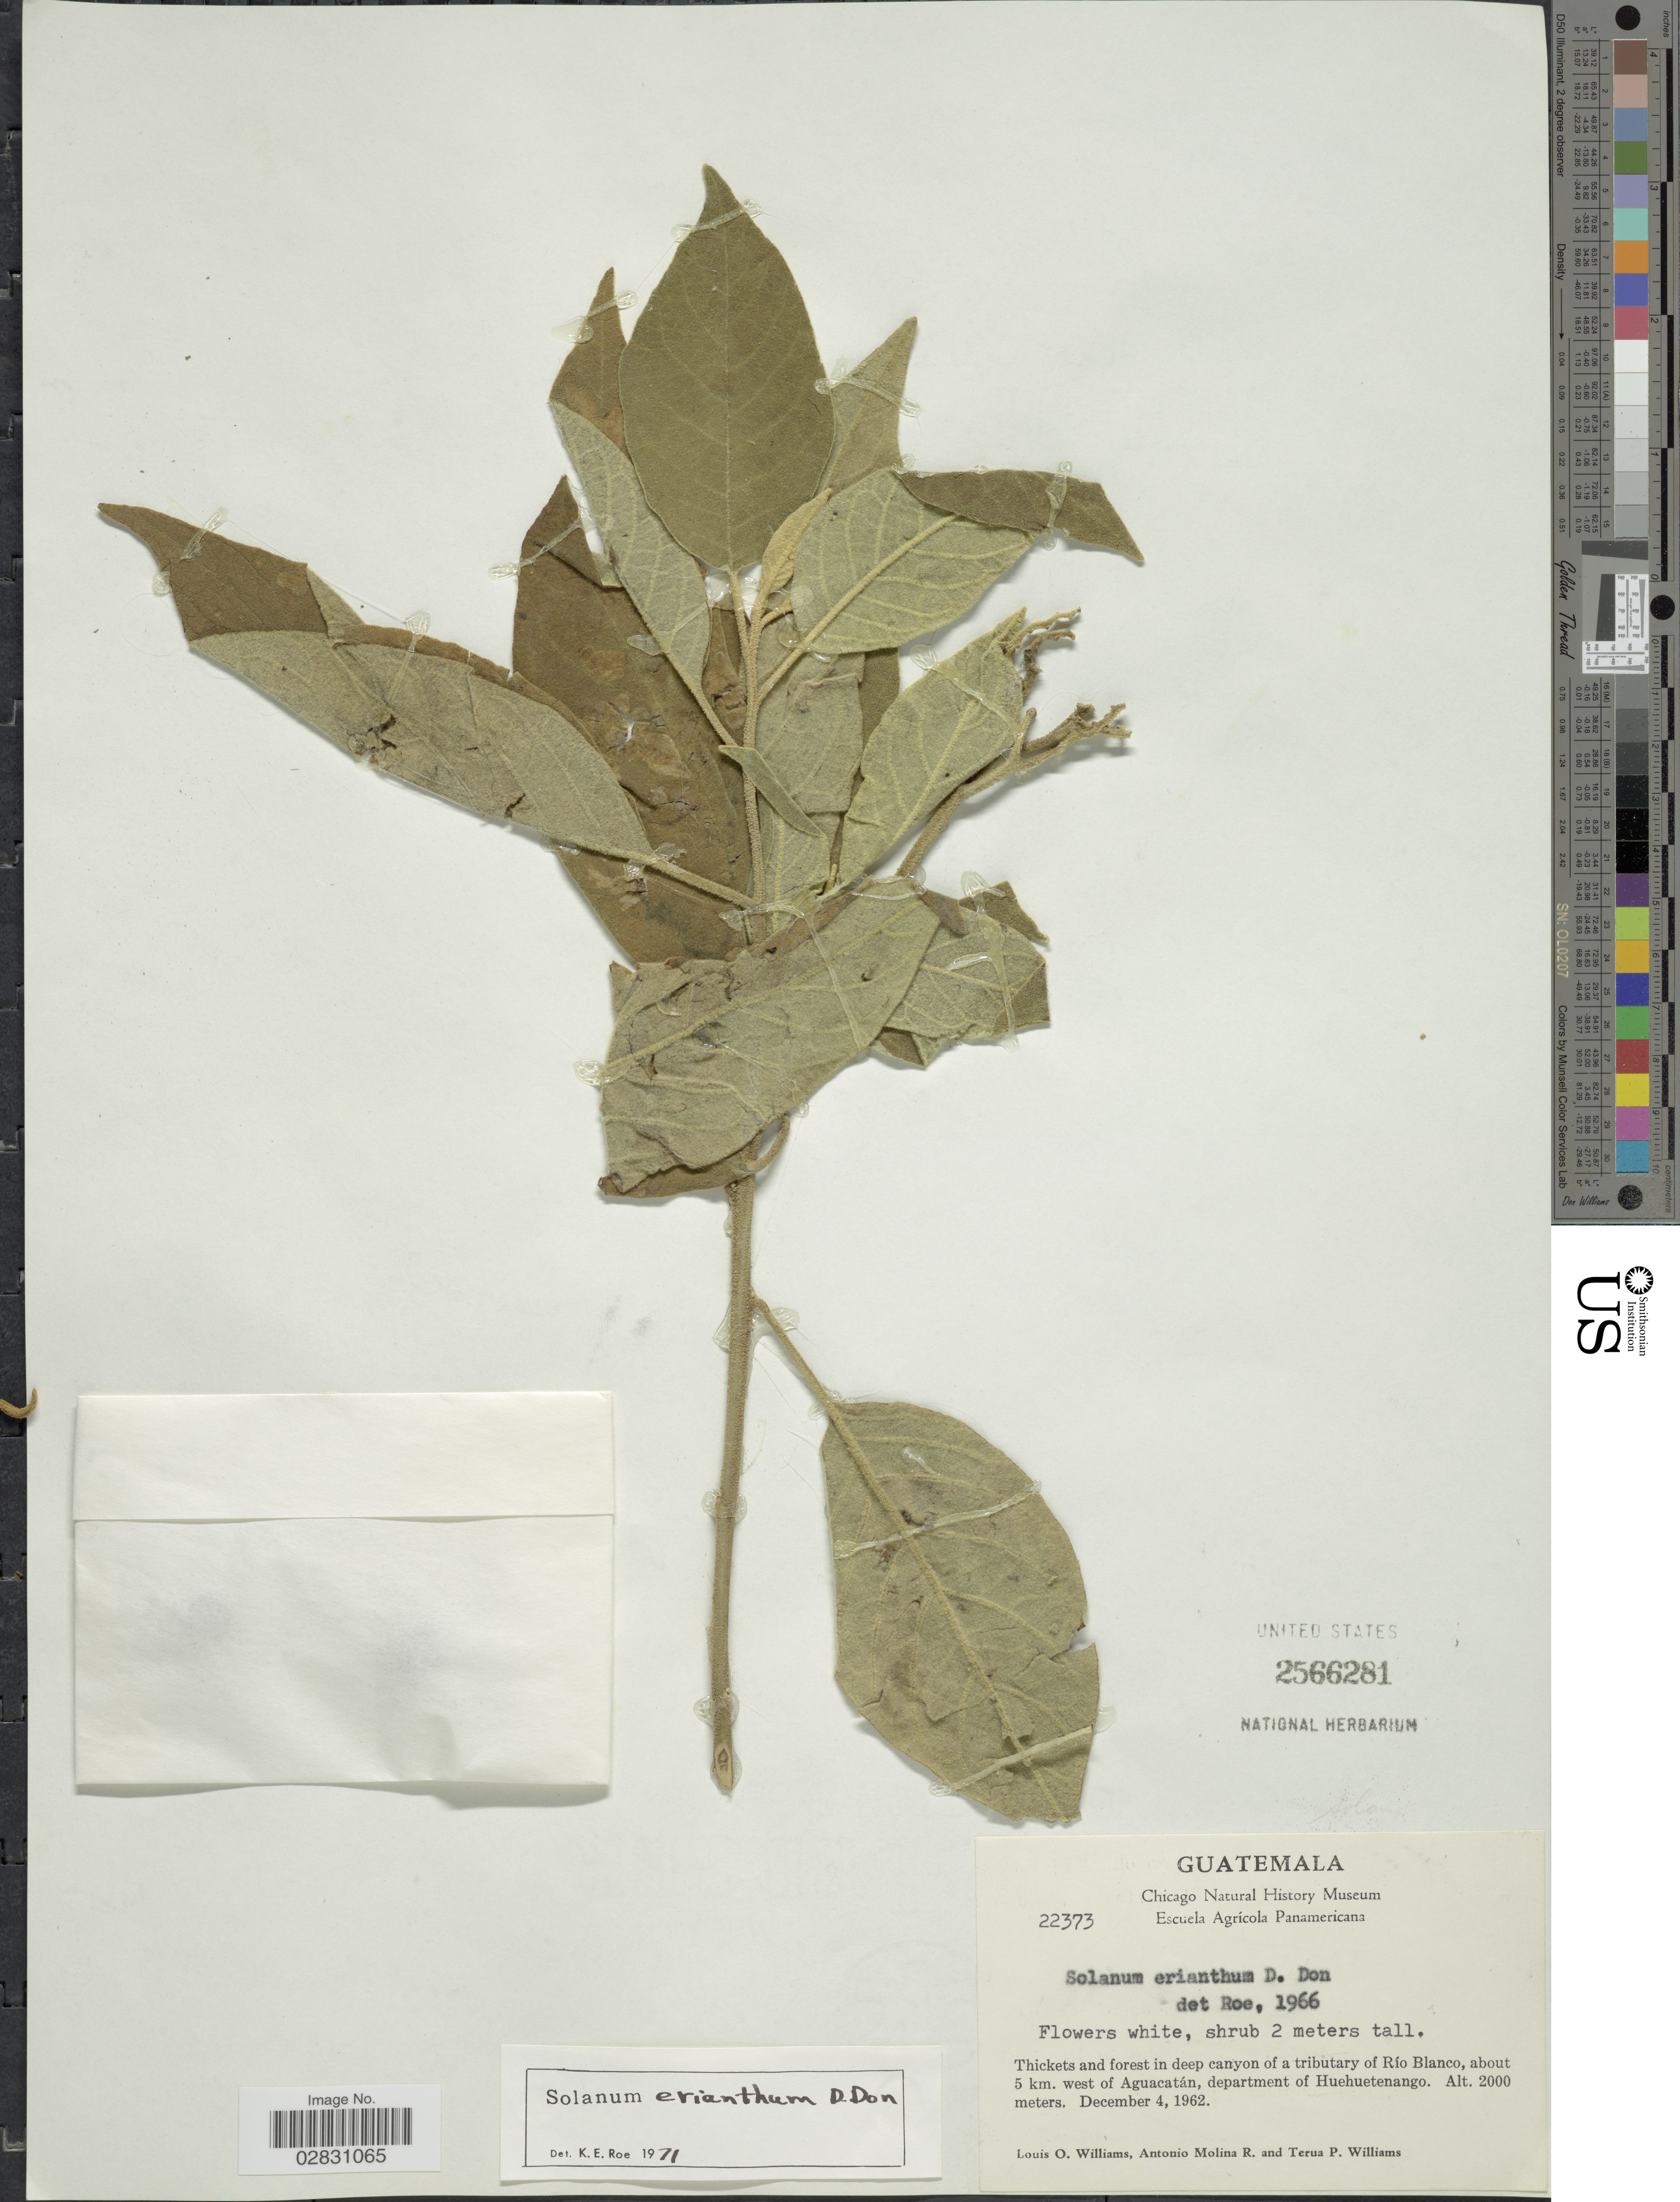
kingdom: Plantae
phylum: Tracheophyta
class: Magnoliopsida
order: Solanales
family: Solanaceae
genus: Solanum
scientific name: Solanum erianthum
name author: D. Don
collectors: L. O. Williams, A. Molina R. & T. Williams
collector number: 22373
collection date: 1962-12-04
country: Guatemala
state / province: Huehuetenango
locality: Thickets and forest in deep canyon of a tributary of Río Blanco, about 5 km. west of Aguacatán, department of Huehuetenango.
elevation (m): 2000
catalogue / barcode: US 2566281